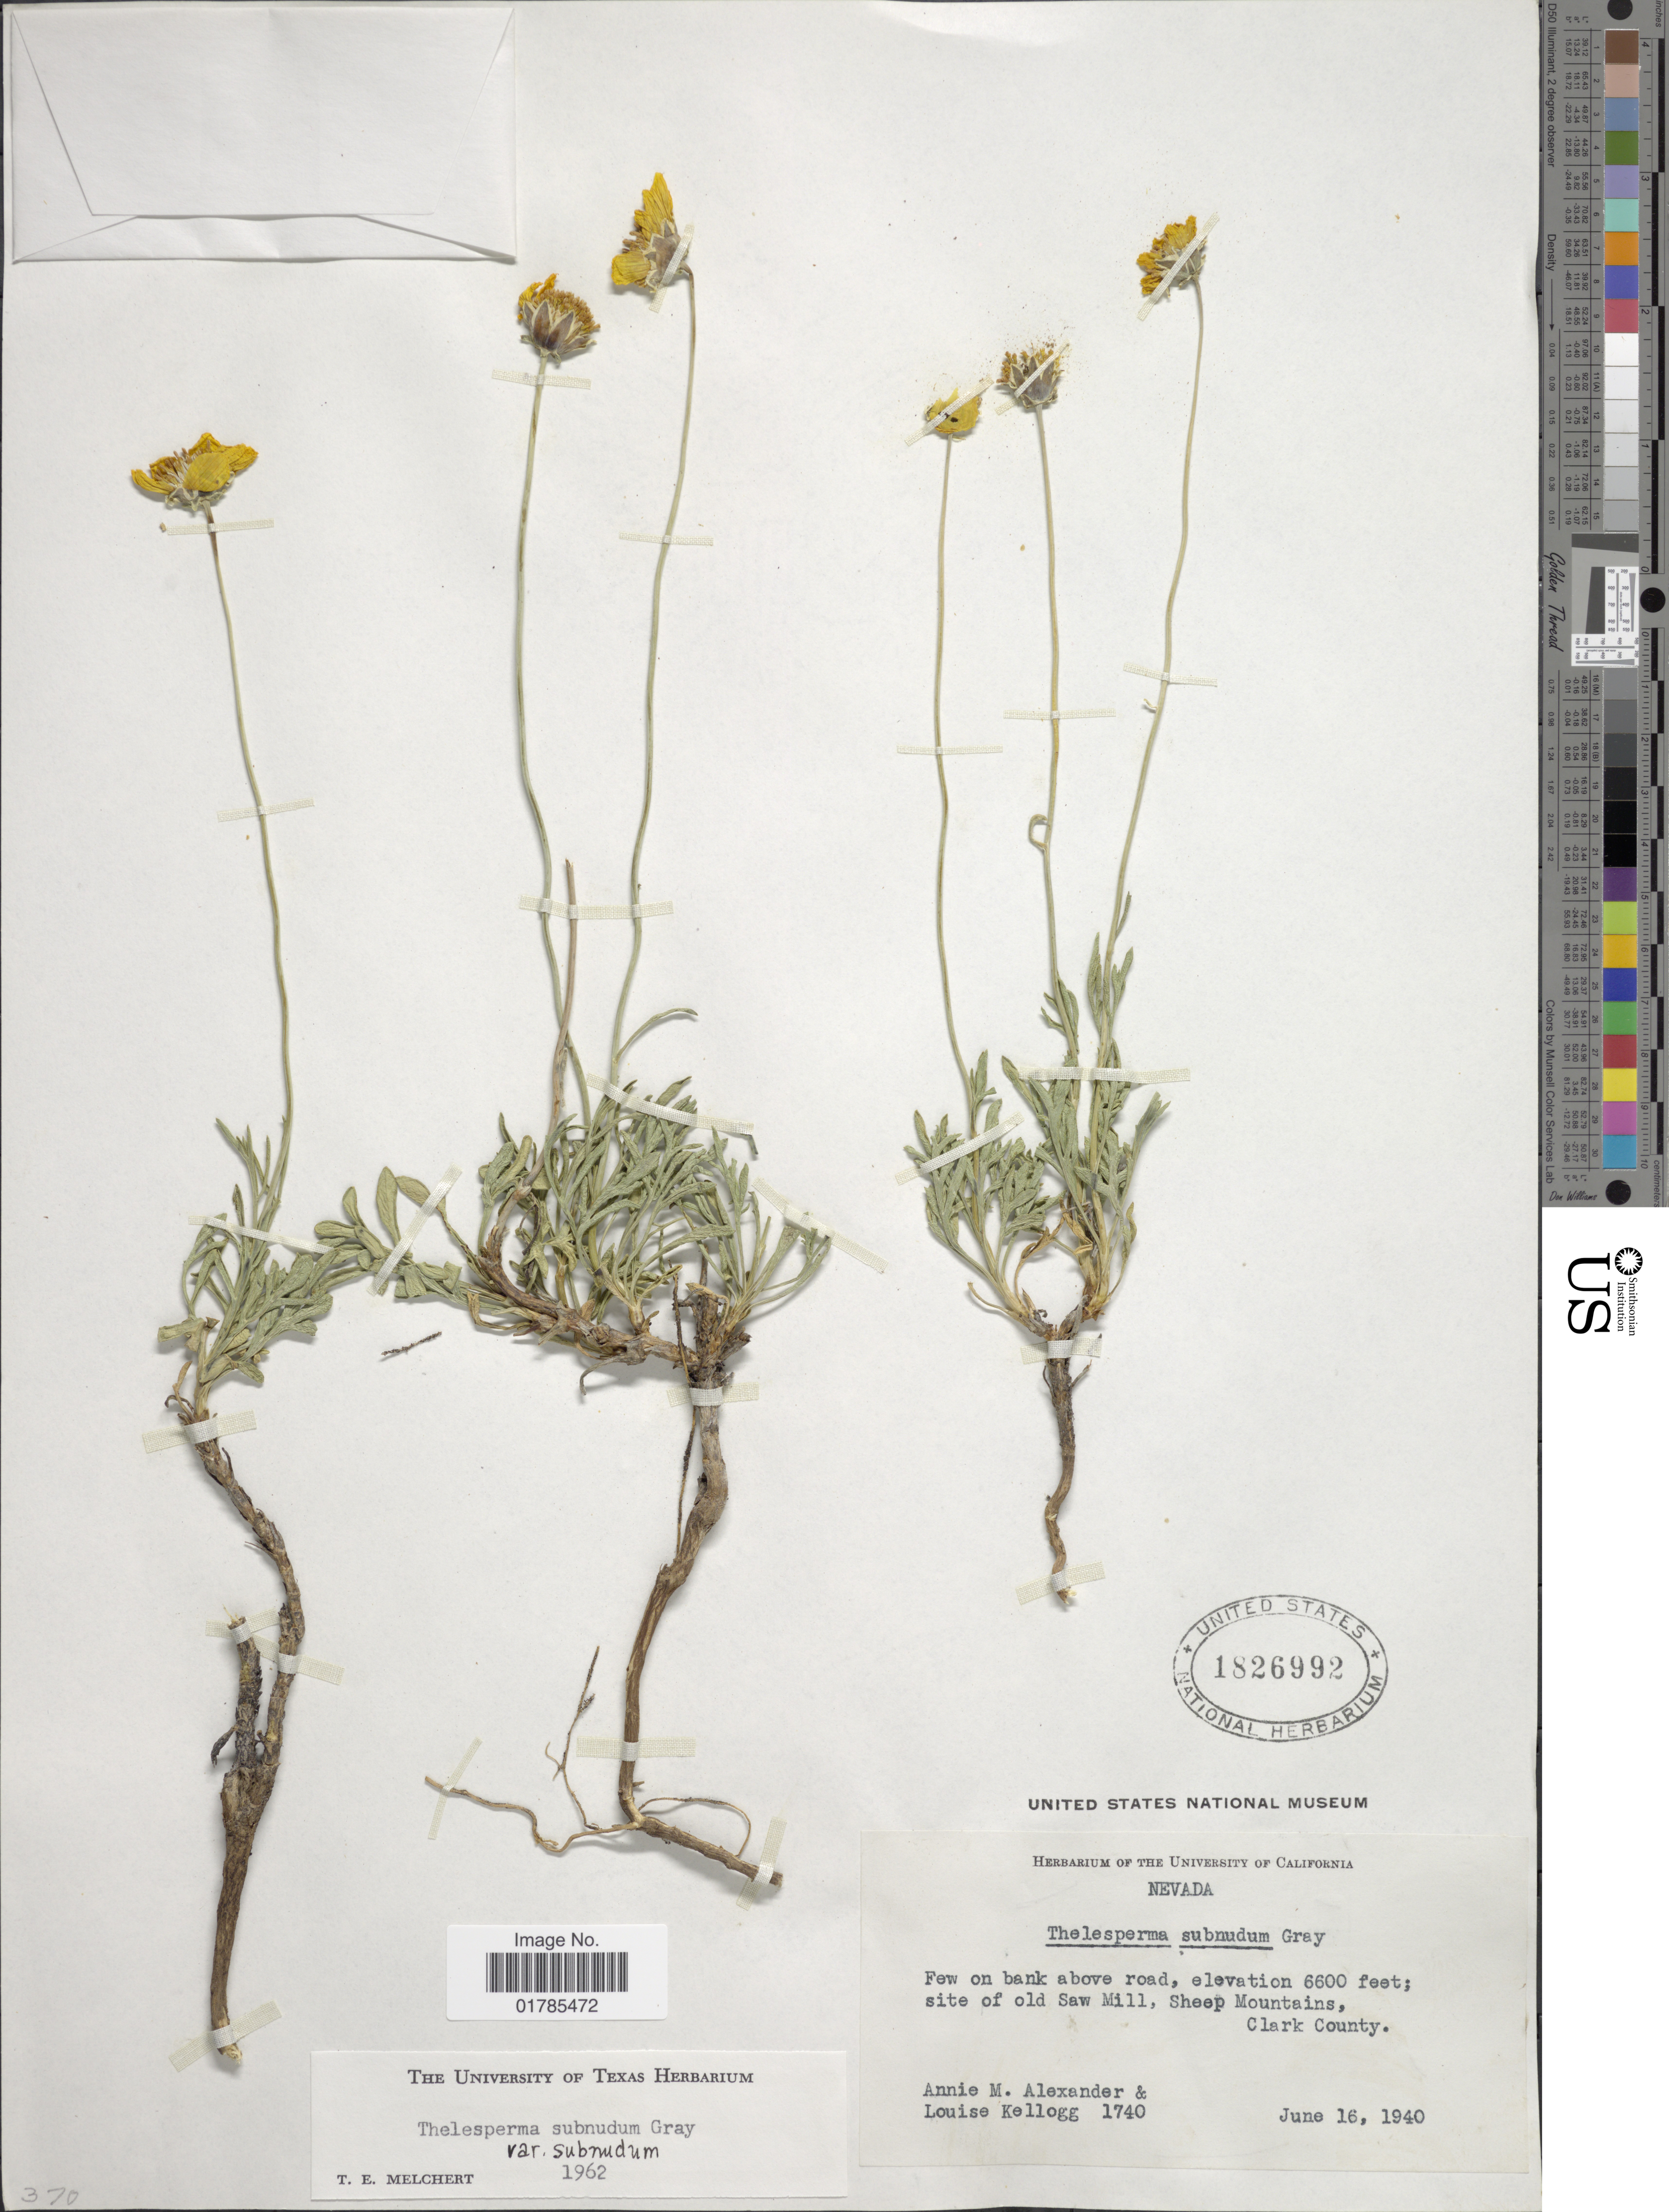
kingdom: Plantae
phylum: Tracheophyta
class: Magnoliopsida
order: Asterales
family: Asteraceae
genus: Thelesperma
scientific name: Thelesperma subnudum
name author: A. Gray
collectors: A. M. Alexander & L. Kellogg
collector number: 1740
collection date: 1940-06-16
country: United States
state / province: Nevada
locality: Site of old Saw Mill, Sheep Mountains, Clark County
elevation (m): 2012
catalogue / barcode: US 1826992